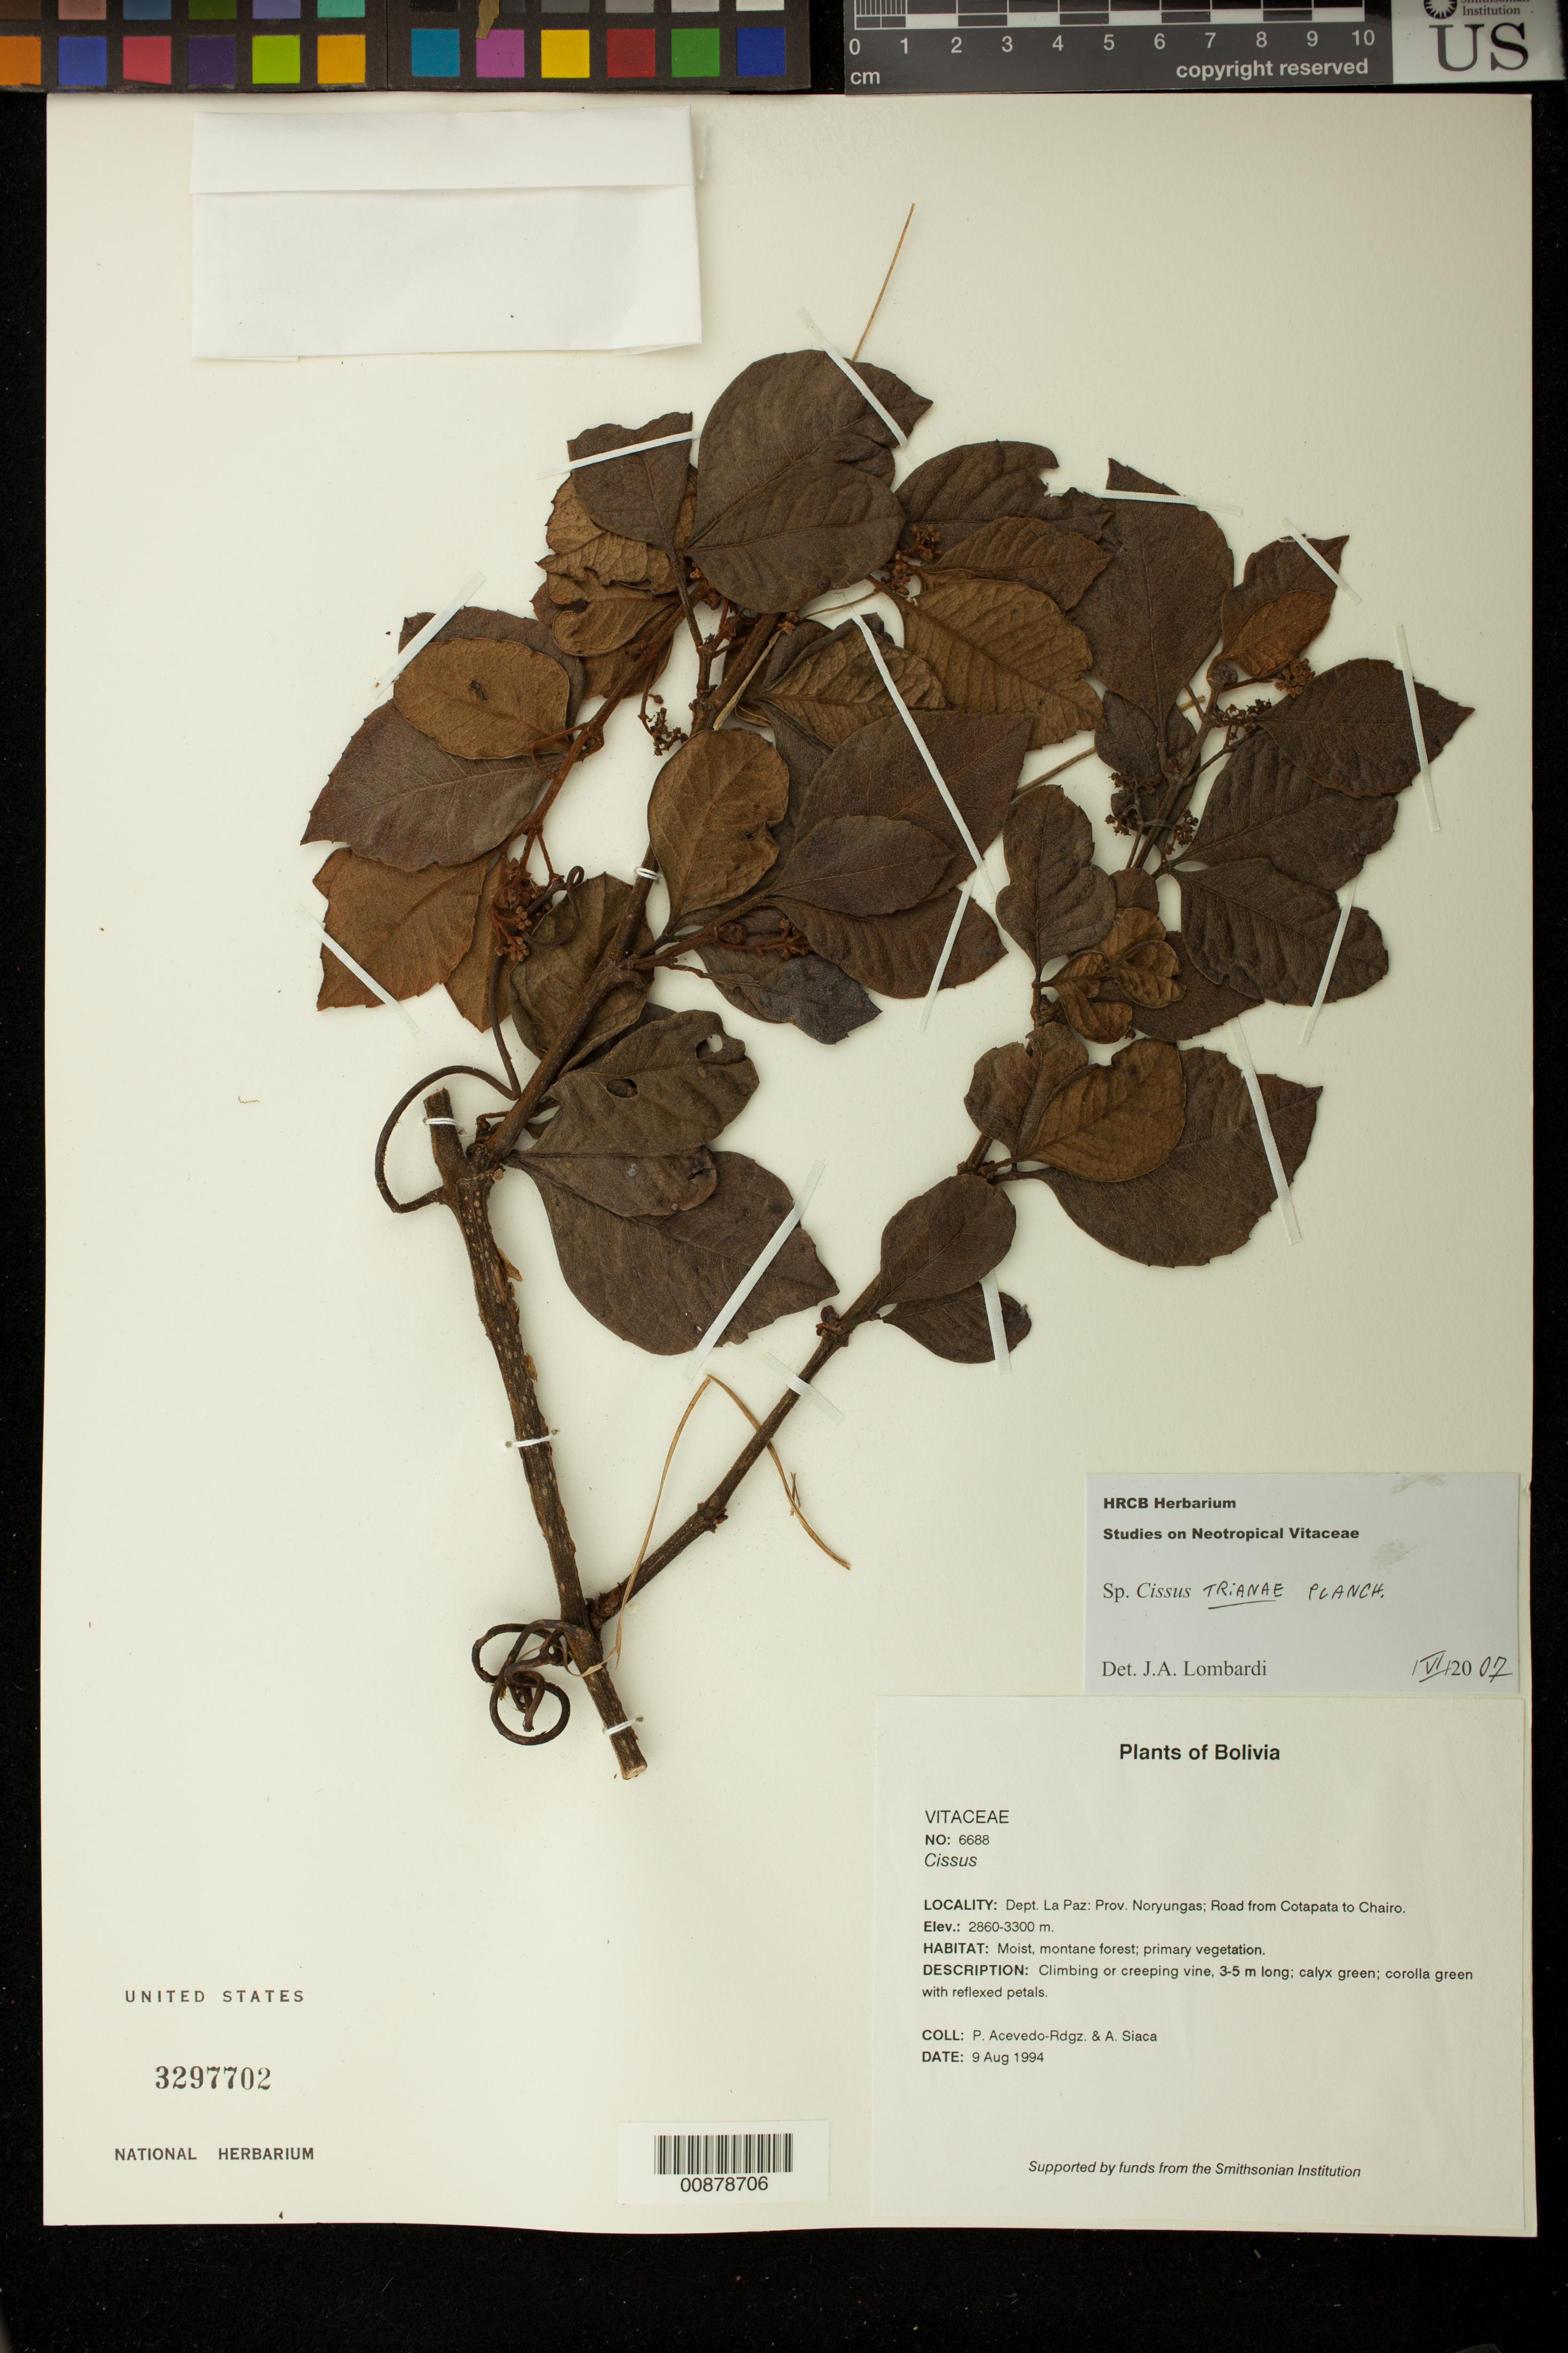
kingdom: Plantae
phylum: Tracheophyta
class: Magnoliopsida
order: Vitales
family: Vitaceae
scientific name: Apocissus trianae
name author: (Planch.) Jackes & Trias-Blasi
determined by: Wen, Jun, (BOT), Smithsonian Institution - National Museum of Natural History (UNITED STATES)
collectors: P. Acevedo-Rodr. & A. Siaca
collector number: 6688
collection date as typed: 09 Aug 1994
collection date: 1994-08-09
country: Bolivia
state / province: La Paz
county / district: Noryungas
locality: Depart. La Paz; Prov. Noryungas. Road from Cotapata to Chairo.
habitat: Moist, montane forest; primary vegetation.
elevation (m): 2860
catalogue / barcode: US 3297702